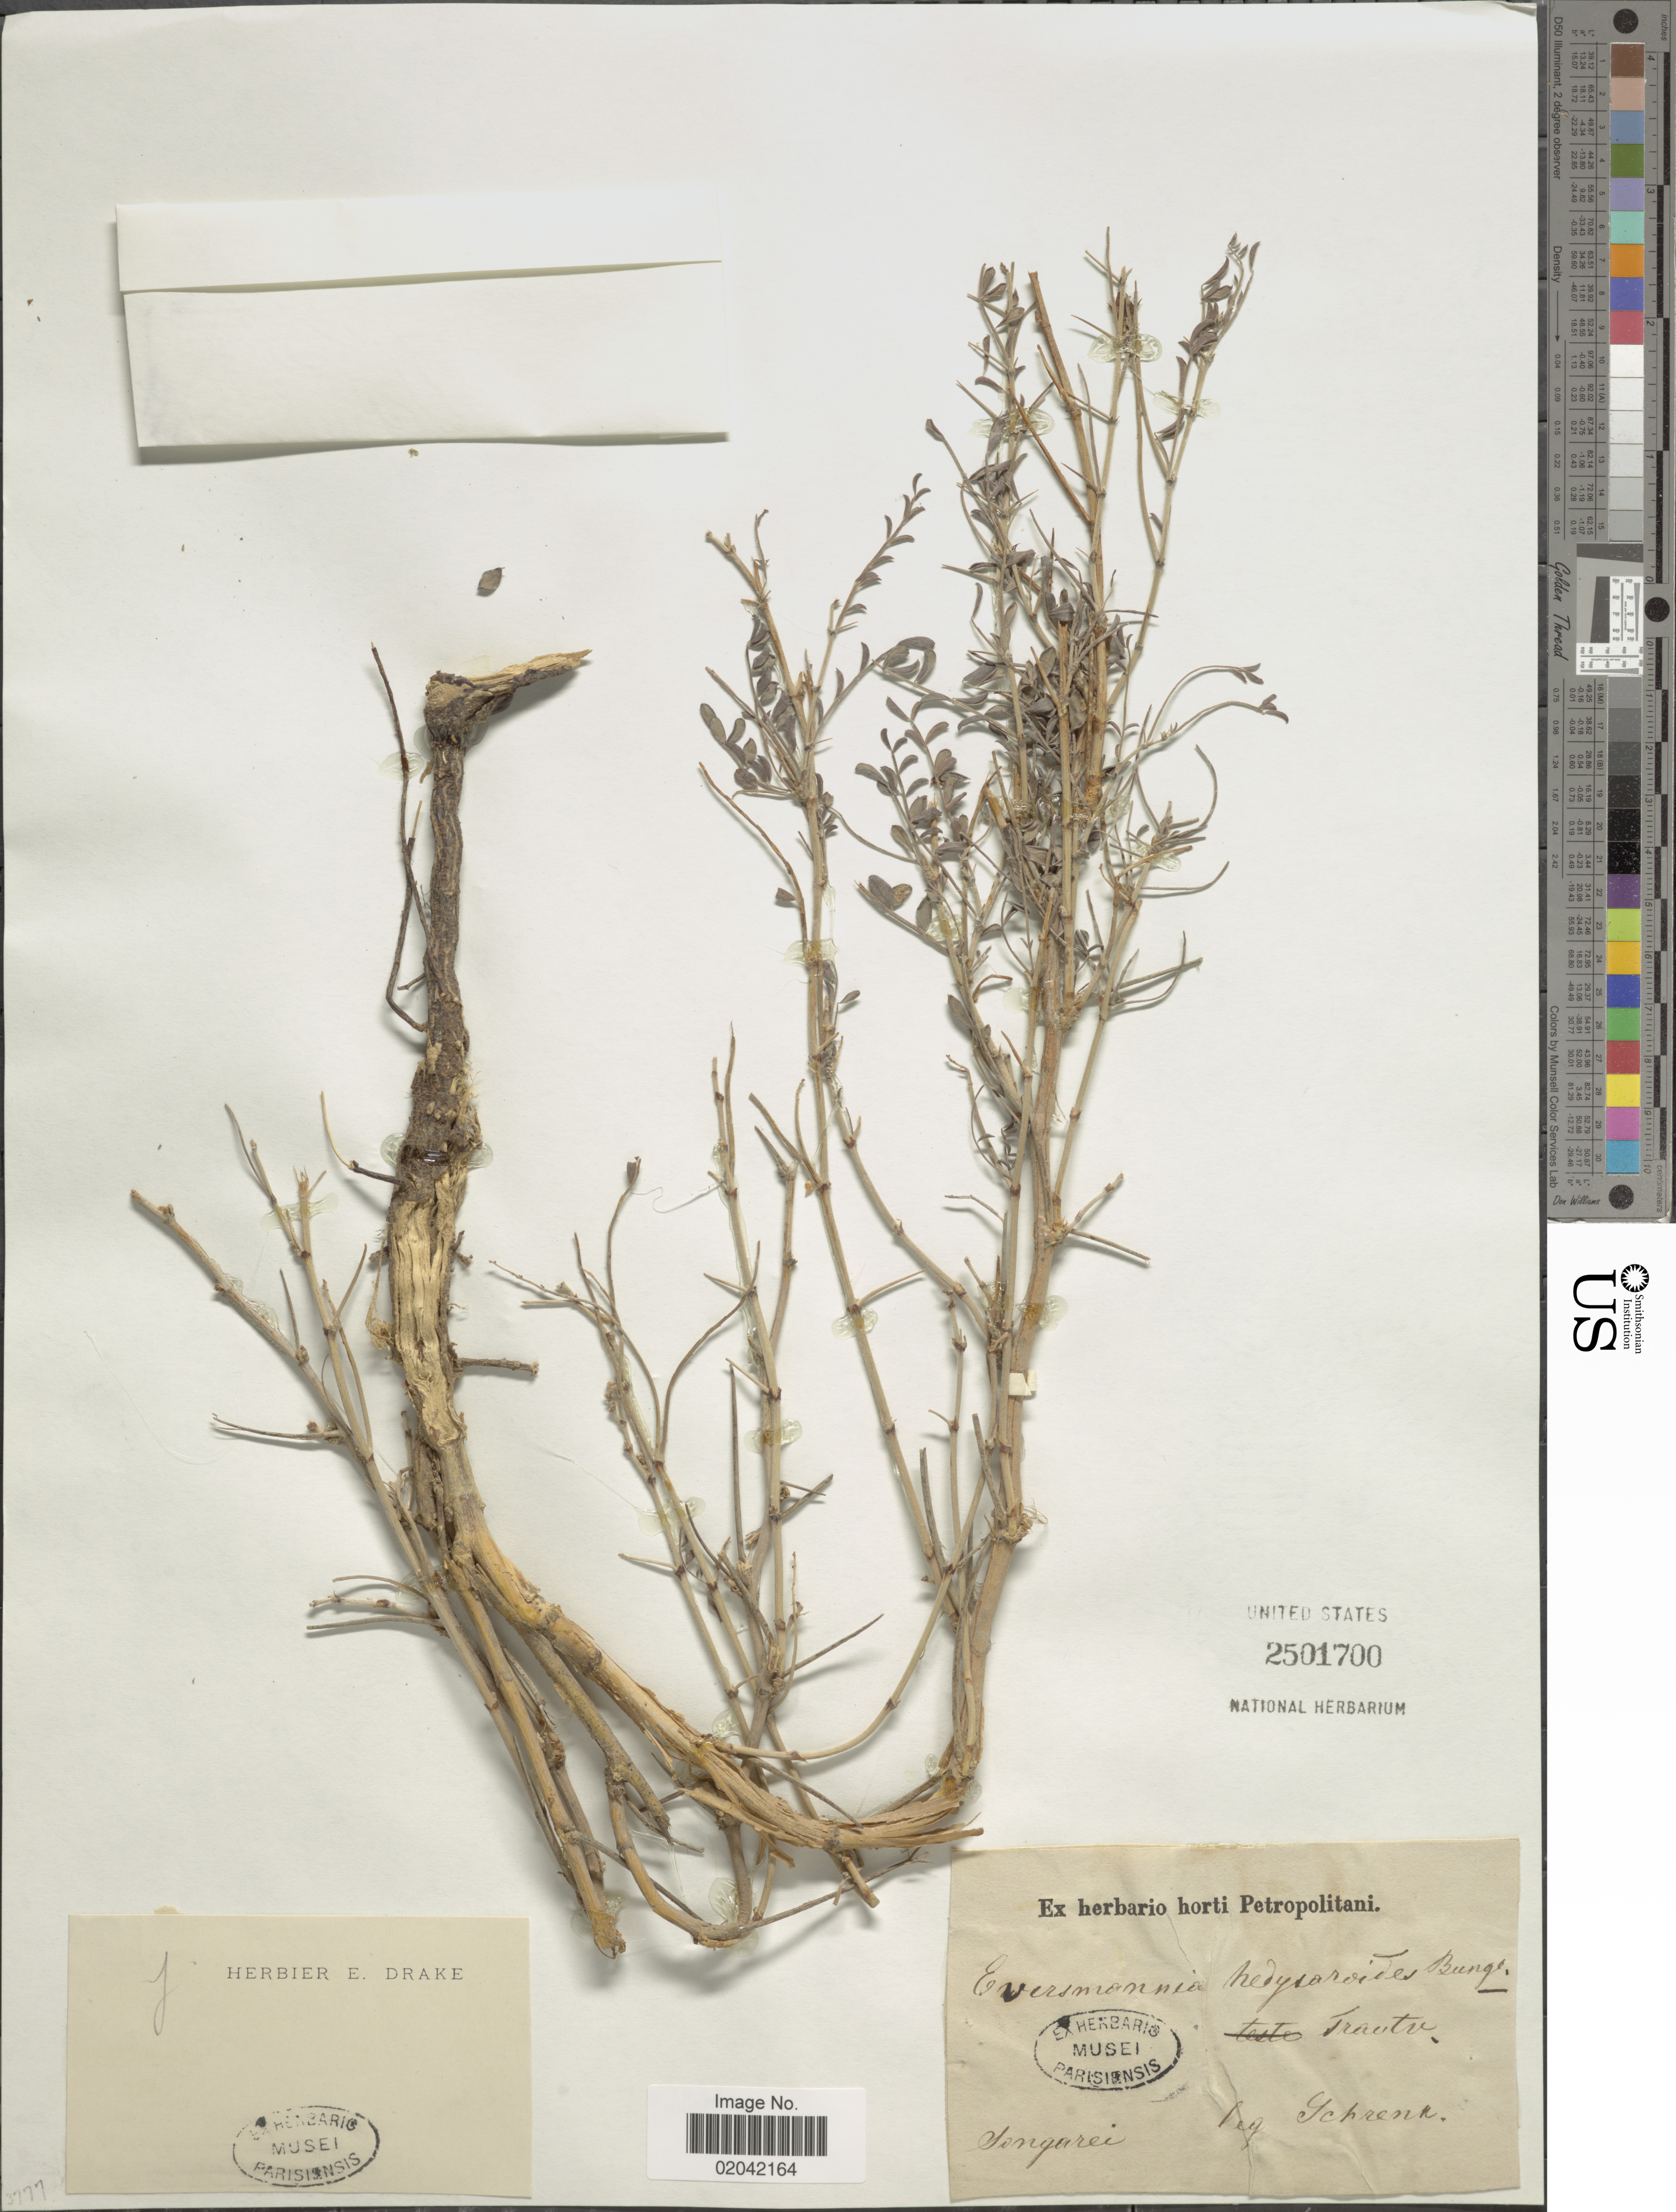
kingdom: Plantae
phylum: Tracheophyta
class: Magnoliopsida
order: Fabales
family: Fabaceae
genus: Eversmannia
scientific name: Eversmannia hedysaroides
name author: Bunge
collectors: A.G. Schrenk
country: Kazakhstan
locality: Songarei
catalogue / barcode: US 2501700